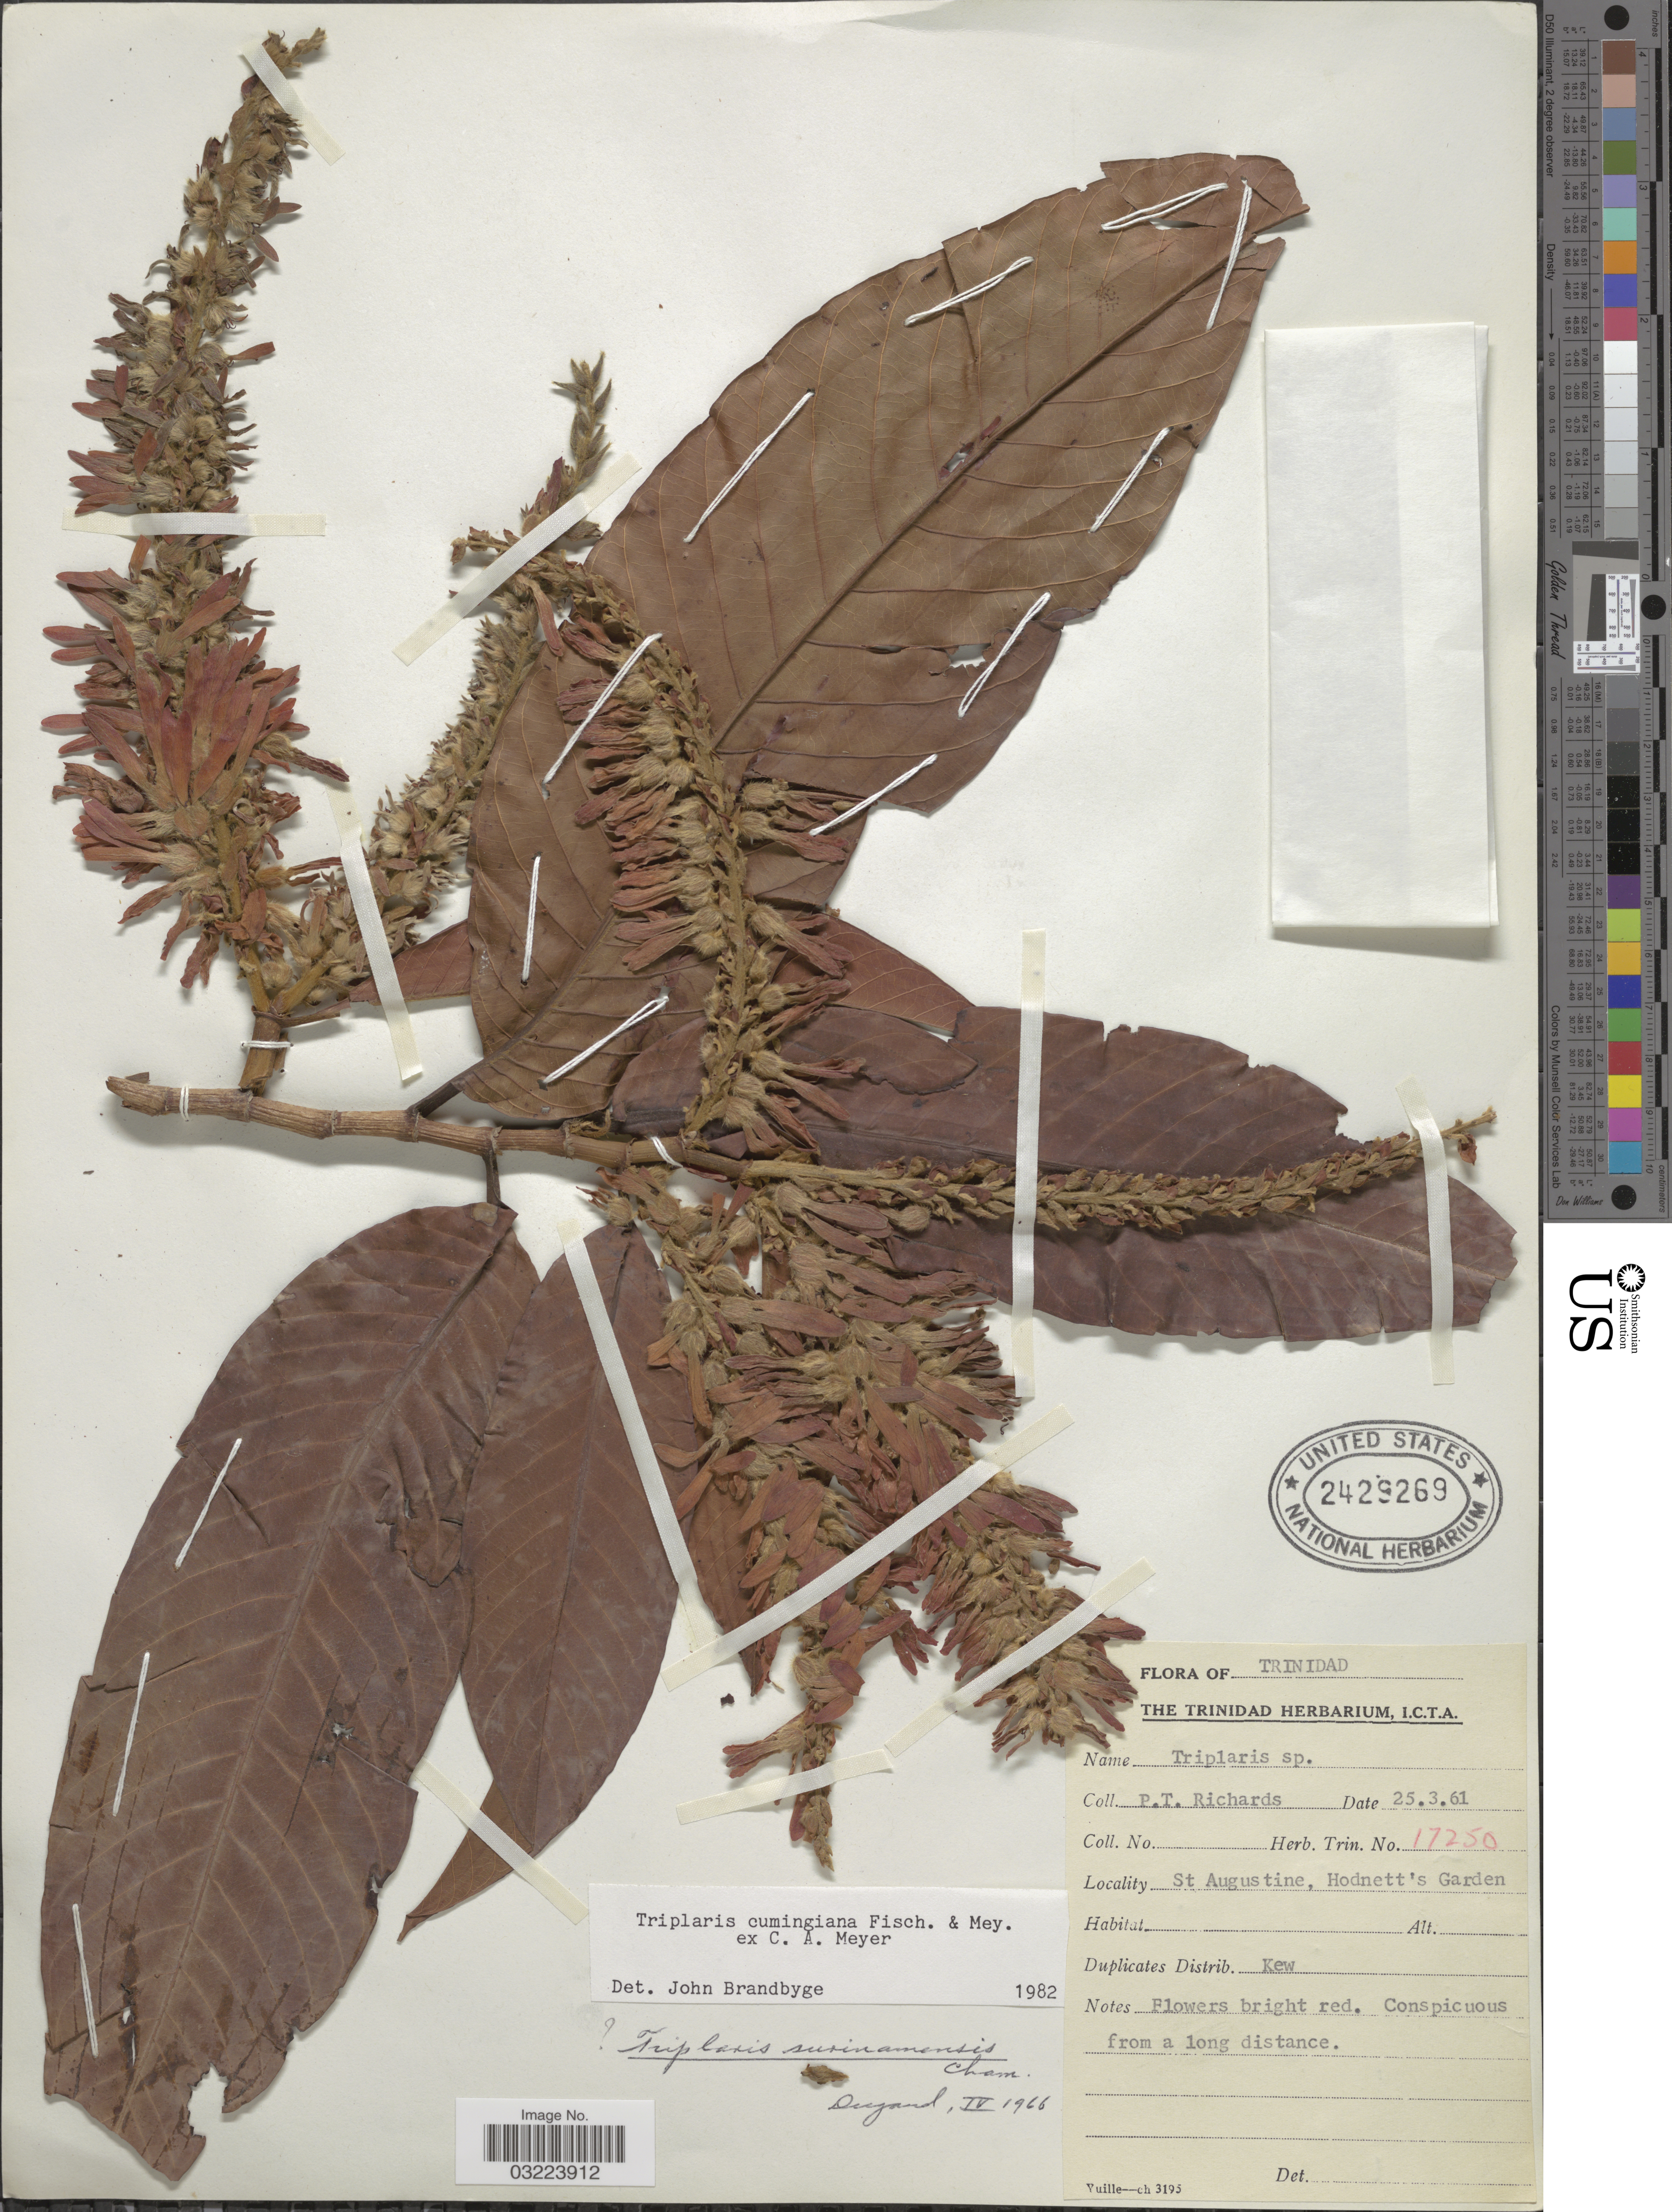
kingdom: Plantae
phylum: Tracheophyta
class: Magnoliopsida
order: Caryophyllales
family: Polygonaceae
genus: Triplaris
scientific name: Triplaris cumingiana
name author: Fisch. & C.A. Mey. ex C.A. Mey.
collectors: P. Richards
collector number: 17250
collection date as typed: Transcribed d/m/y: 25/3/61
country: Trinidad and Tobago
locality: Trinidad. St. Augustine, Hodnett's Garden.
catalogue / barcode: US 2429269